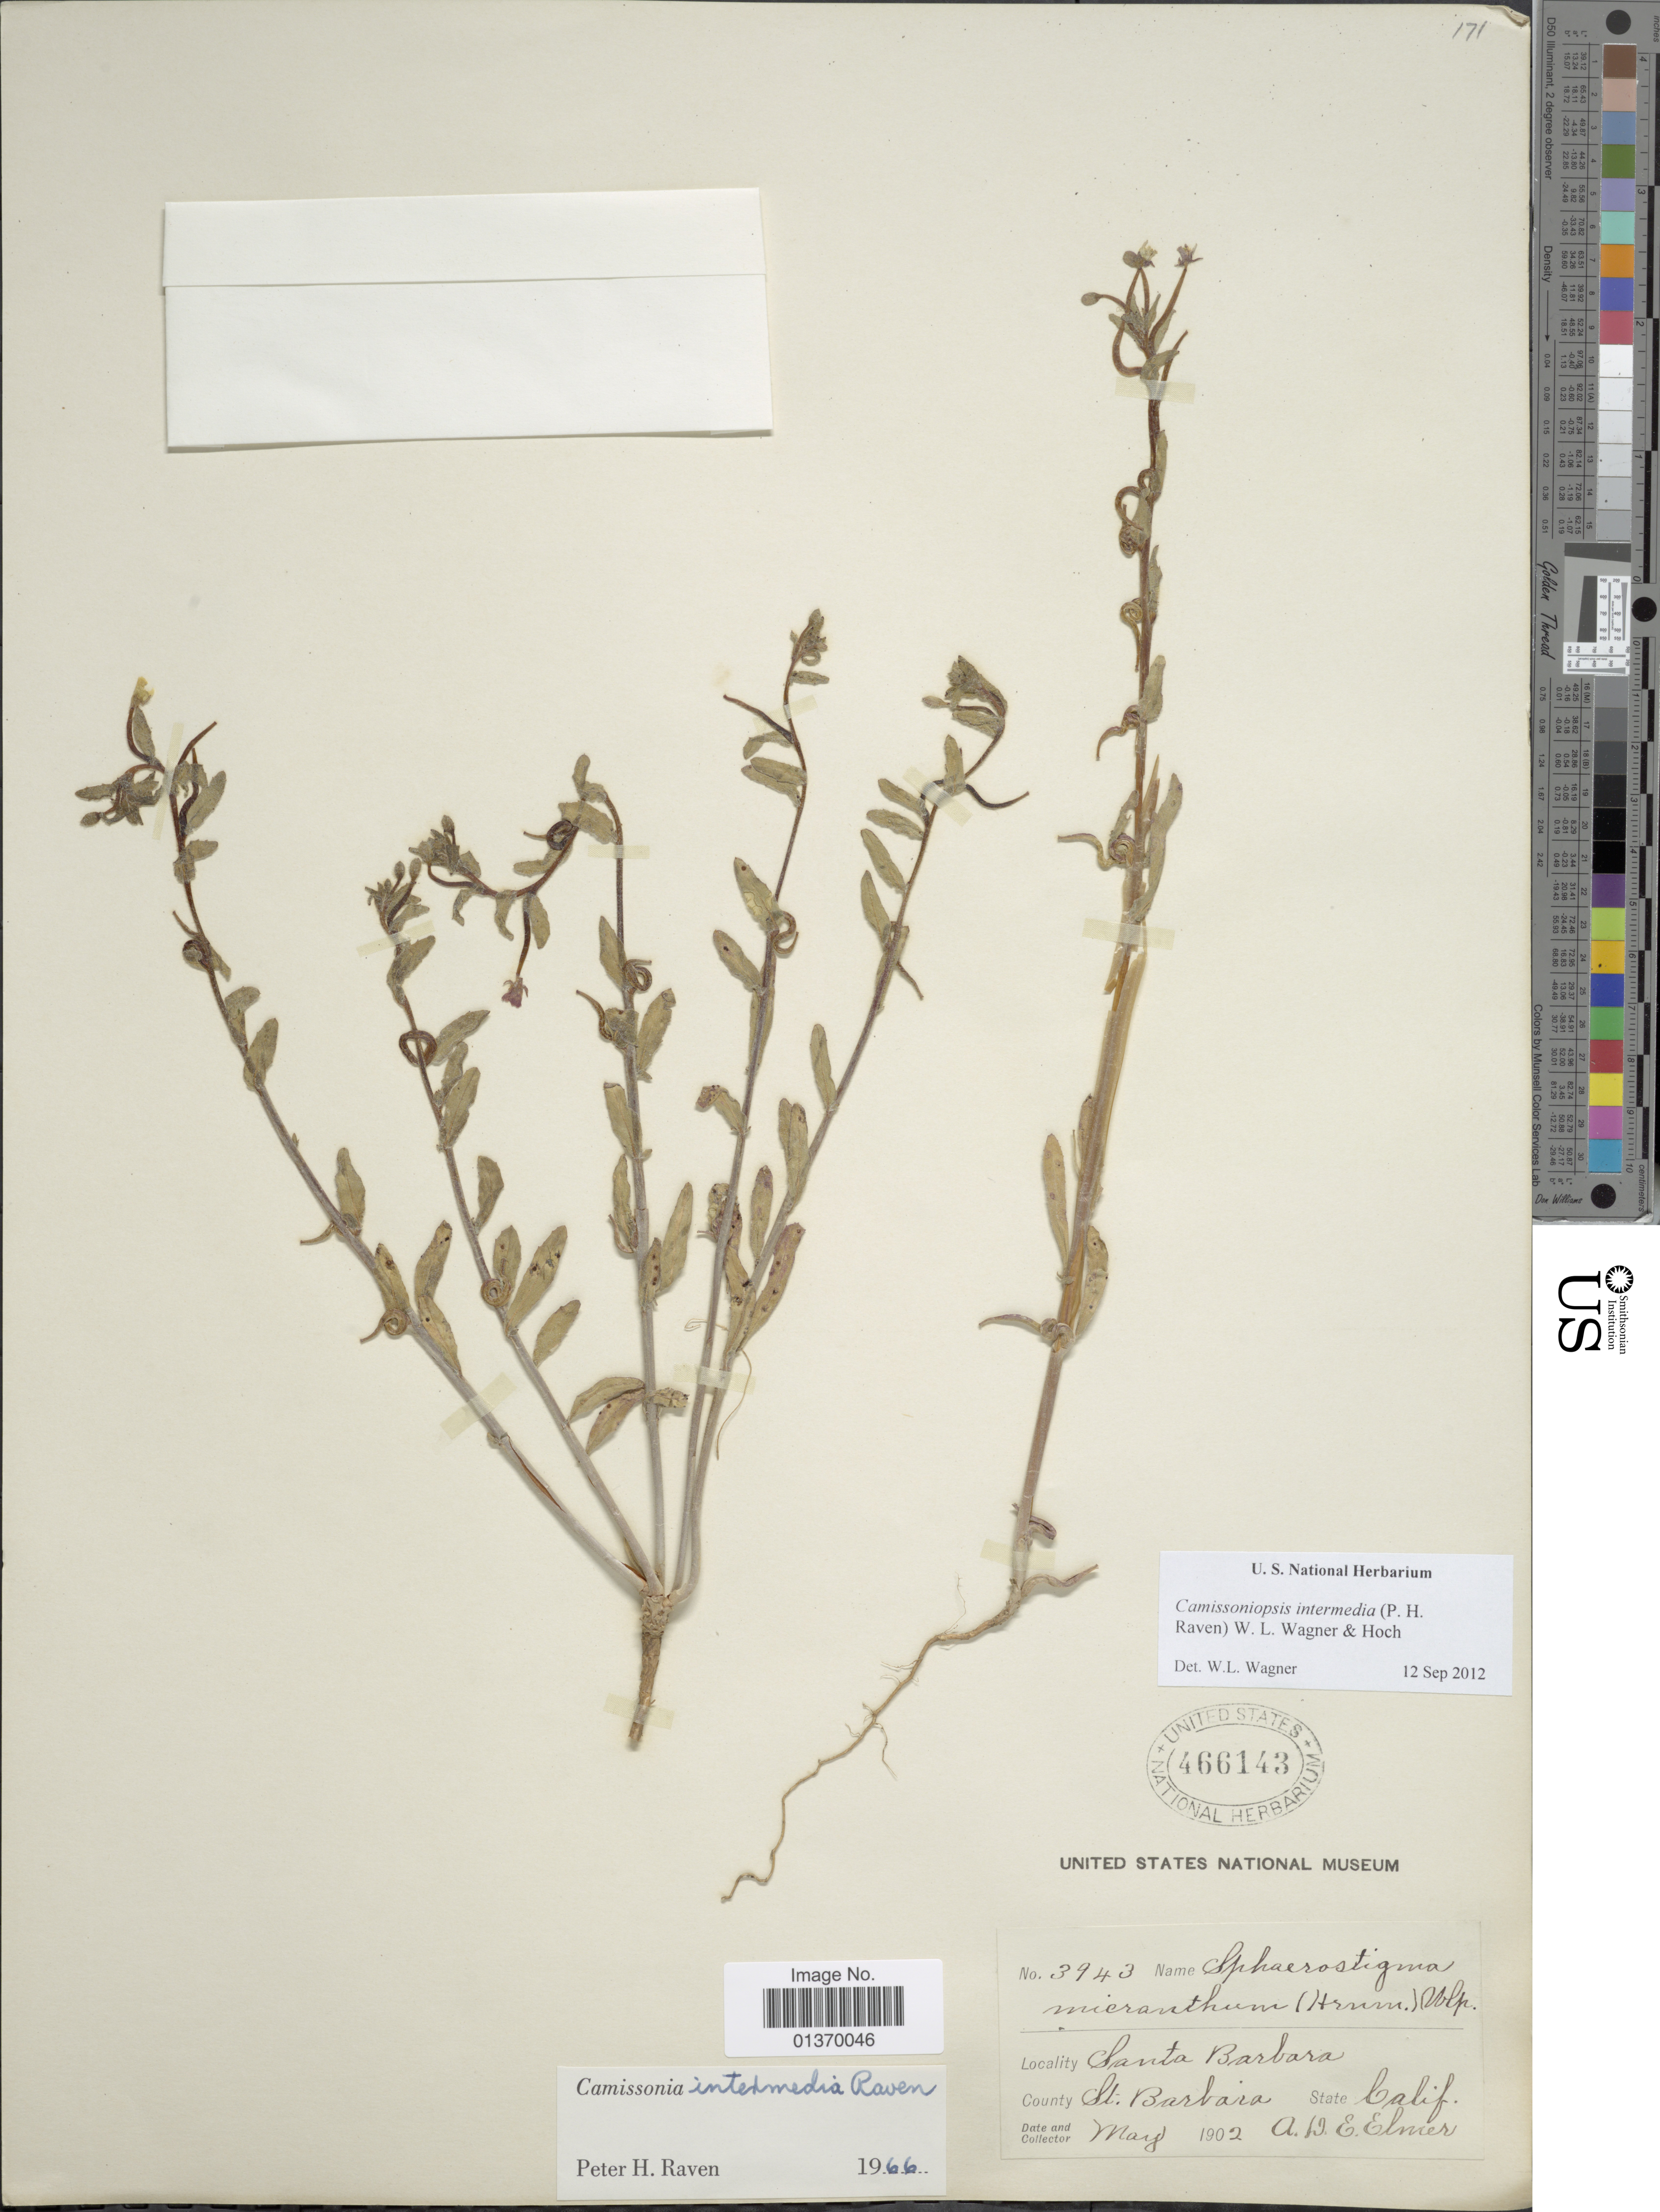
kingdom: Plantae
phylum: Tracheophyta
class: Magnoliopsida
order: Myrtales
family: Onagraceae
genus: Camissoniopsis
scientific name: Camissoniopsis intermedia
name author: (P.H. Raven) W.L. Wagner & Hoch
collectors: A. D. E. Elmer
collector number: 3943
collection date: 1902-05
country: United States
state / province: California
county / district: Santa Barbara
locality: Santa Barbara, County Santa Barbara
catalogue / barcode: US 466143